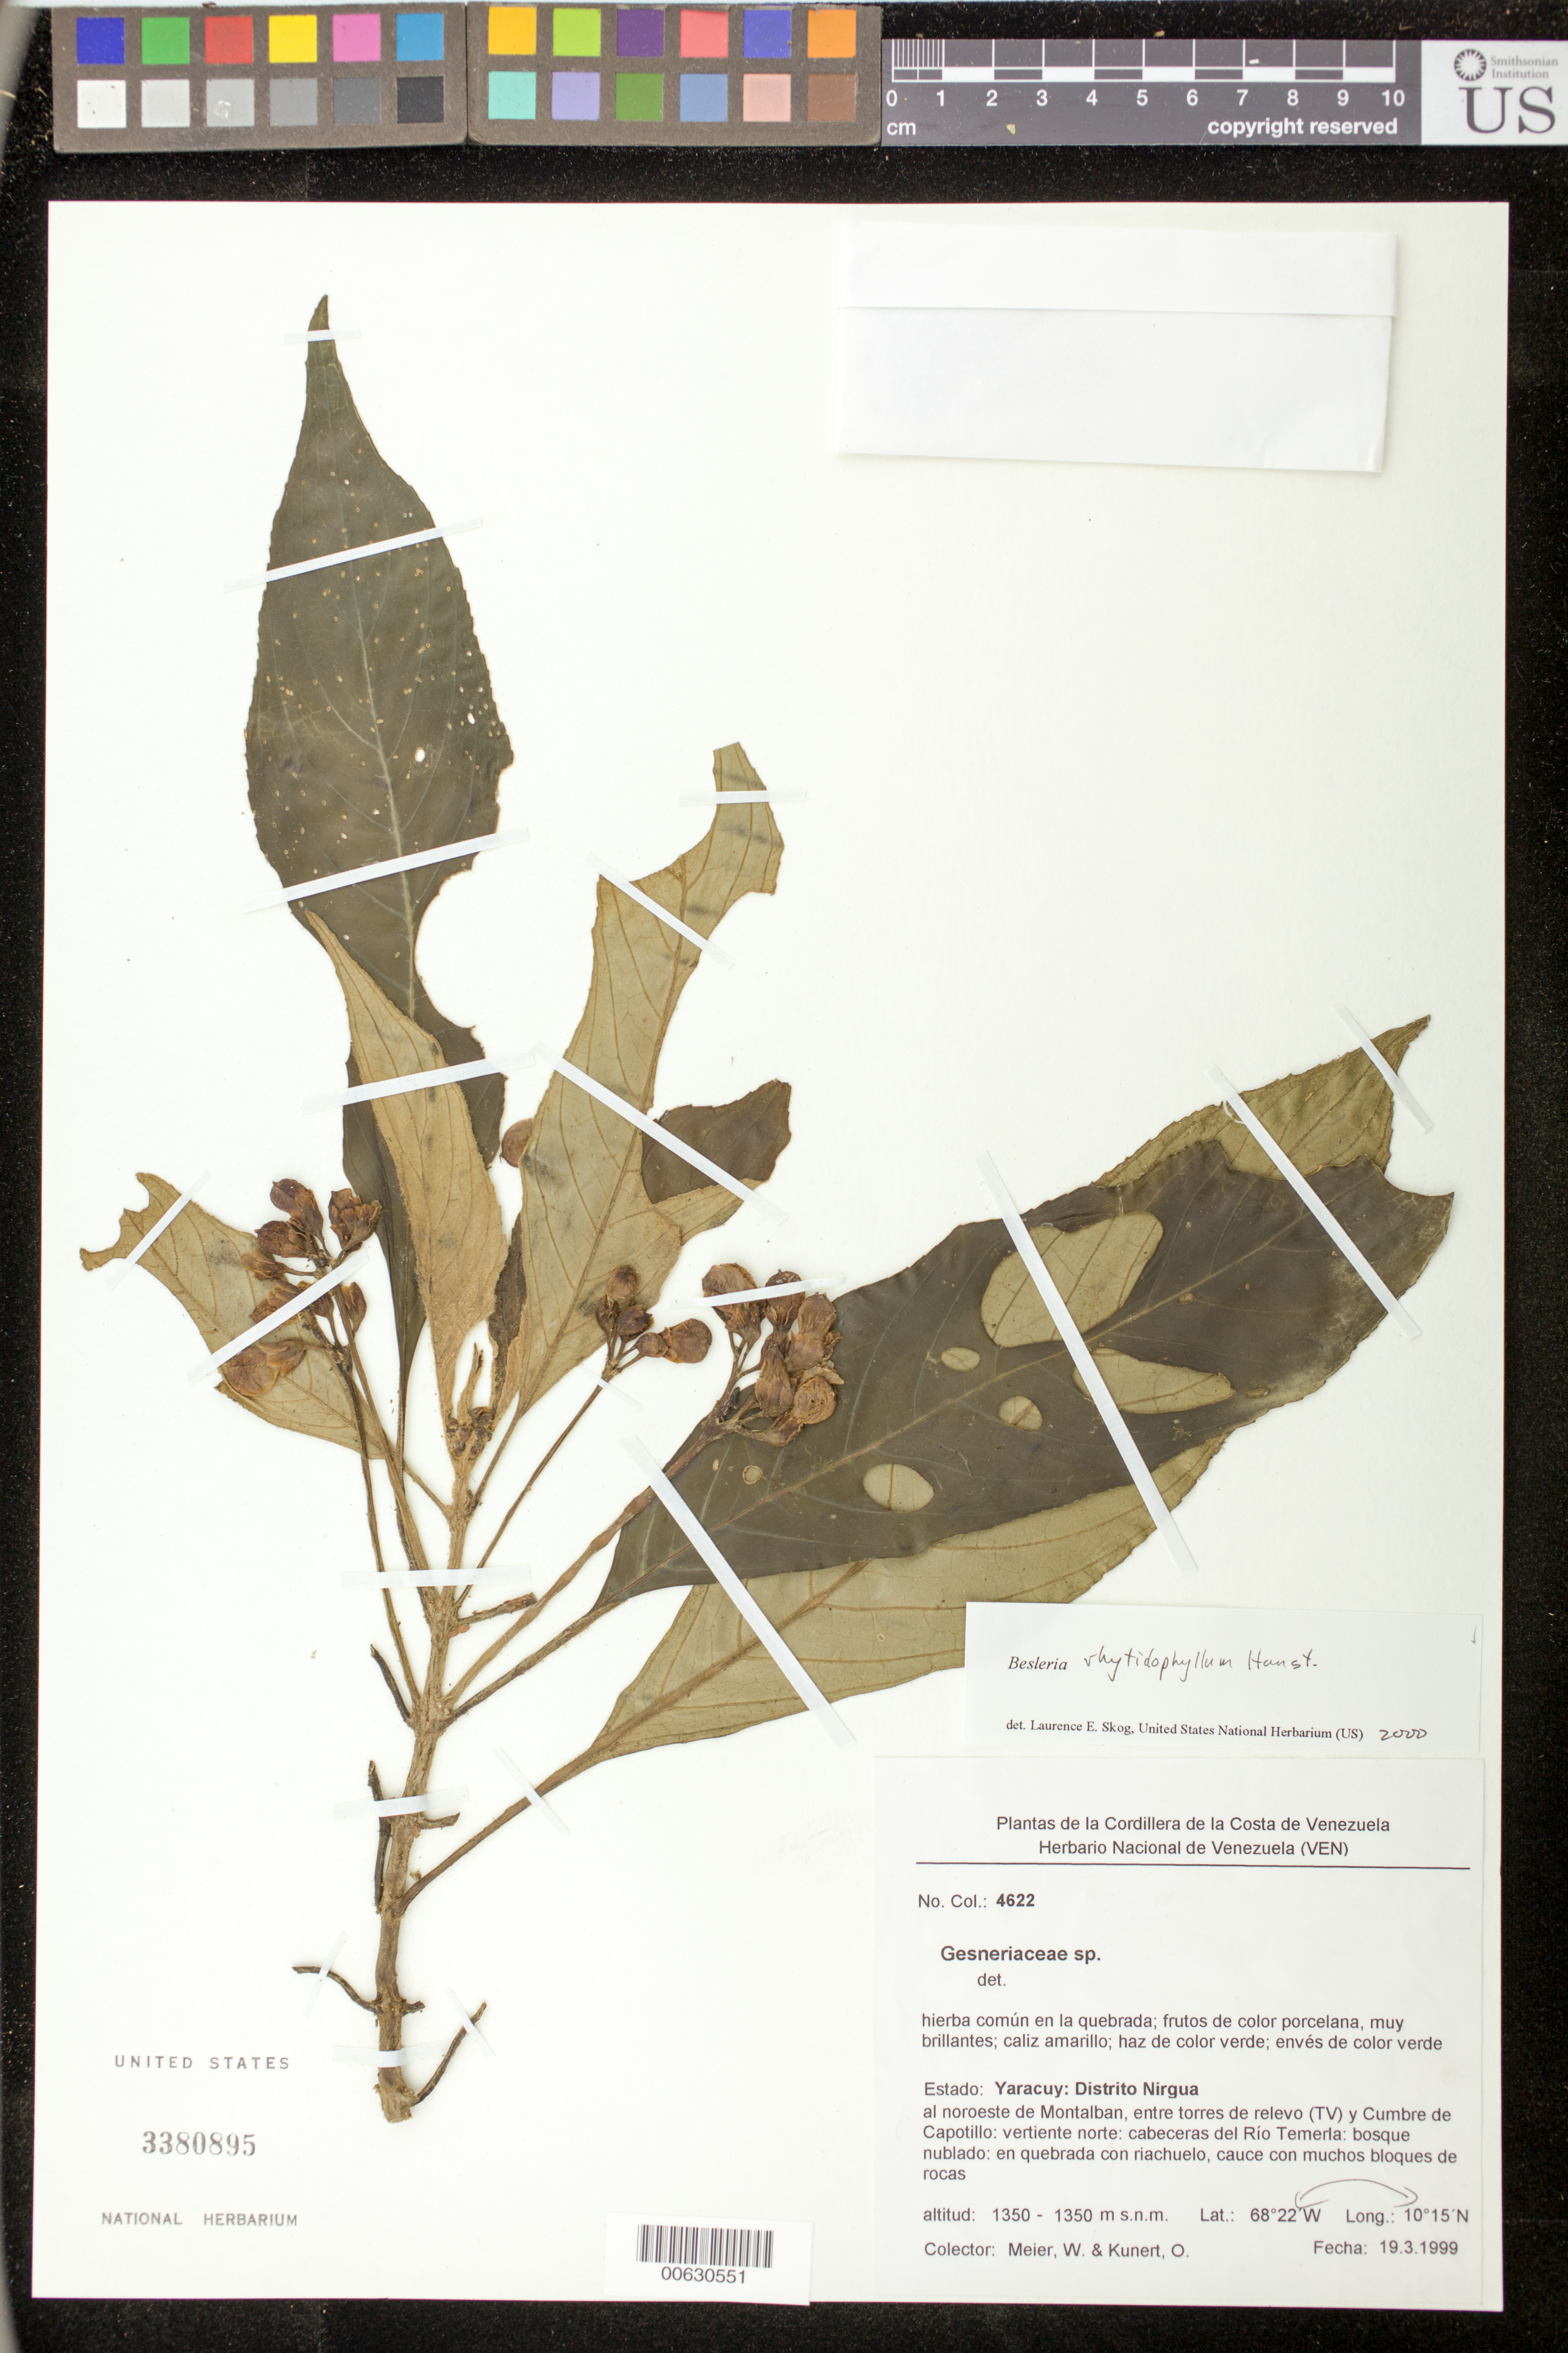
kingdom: Plantae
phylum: Tracheophyta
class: Magnoliopsida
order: Lamiales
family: Gesneriaceae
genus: Besleria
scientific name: Besleria rhytidophyllum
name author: Hanst.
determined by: Skog, Laurence E.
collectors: W. Meier & O. Kunert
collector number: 4622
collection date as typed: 19 Mar 1999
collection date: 1999-03-19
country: Venezuela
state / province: Yaracuy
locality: Distrito Nirgua; al noroeste de Montalban, entre torres de relevo (TV) y Cumbre de Capotillo: vertiente norte: cabeceras del Río Temerla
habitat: Bosque nublado, en quebrada con riachuelo, cauce con muchos bloques de rocas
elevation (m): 1350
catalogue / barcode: US 3380895